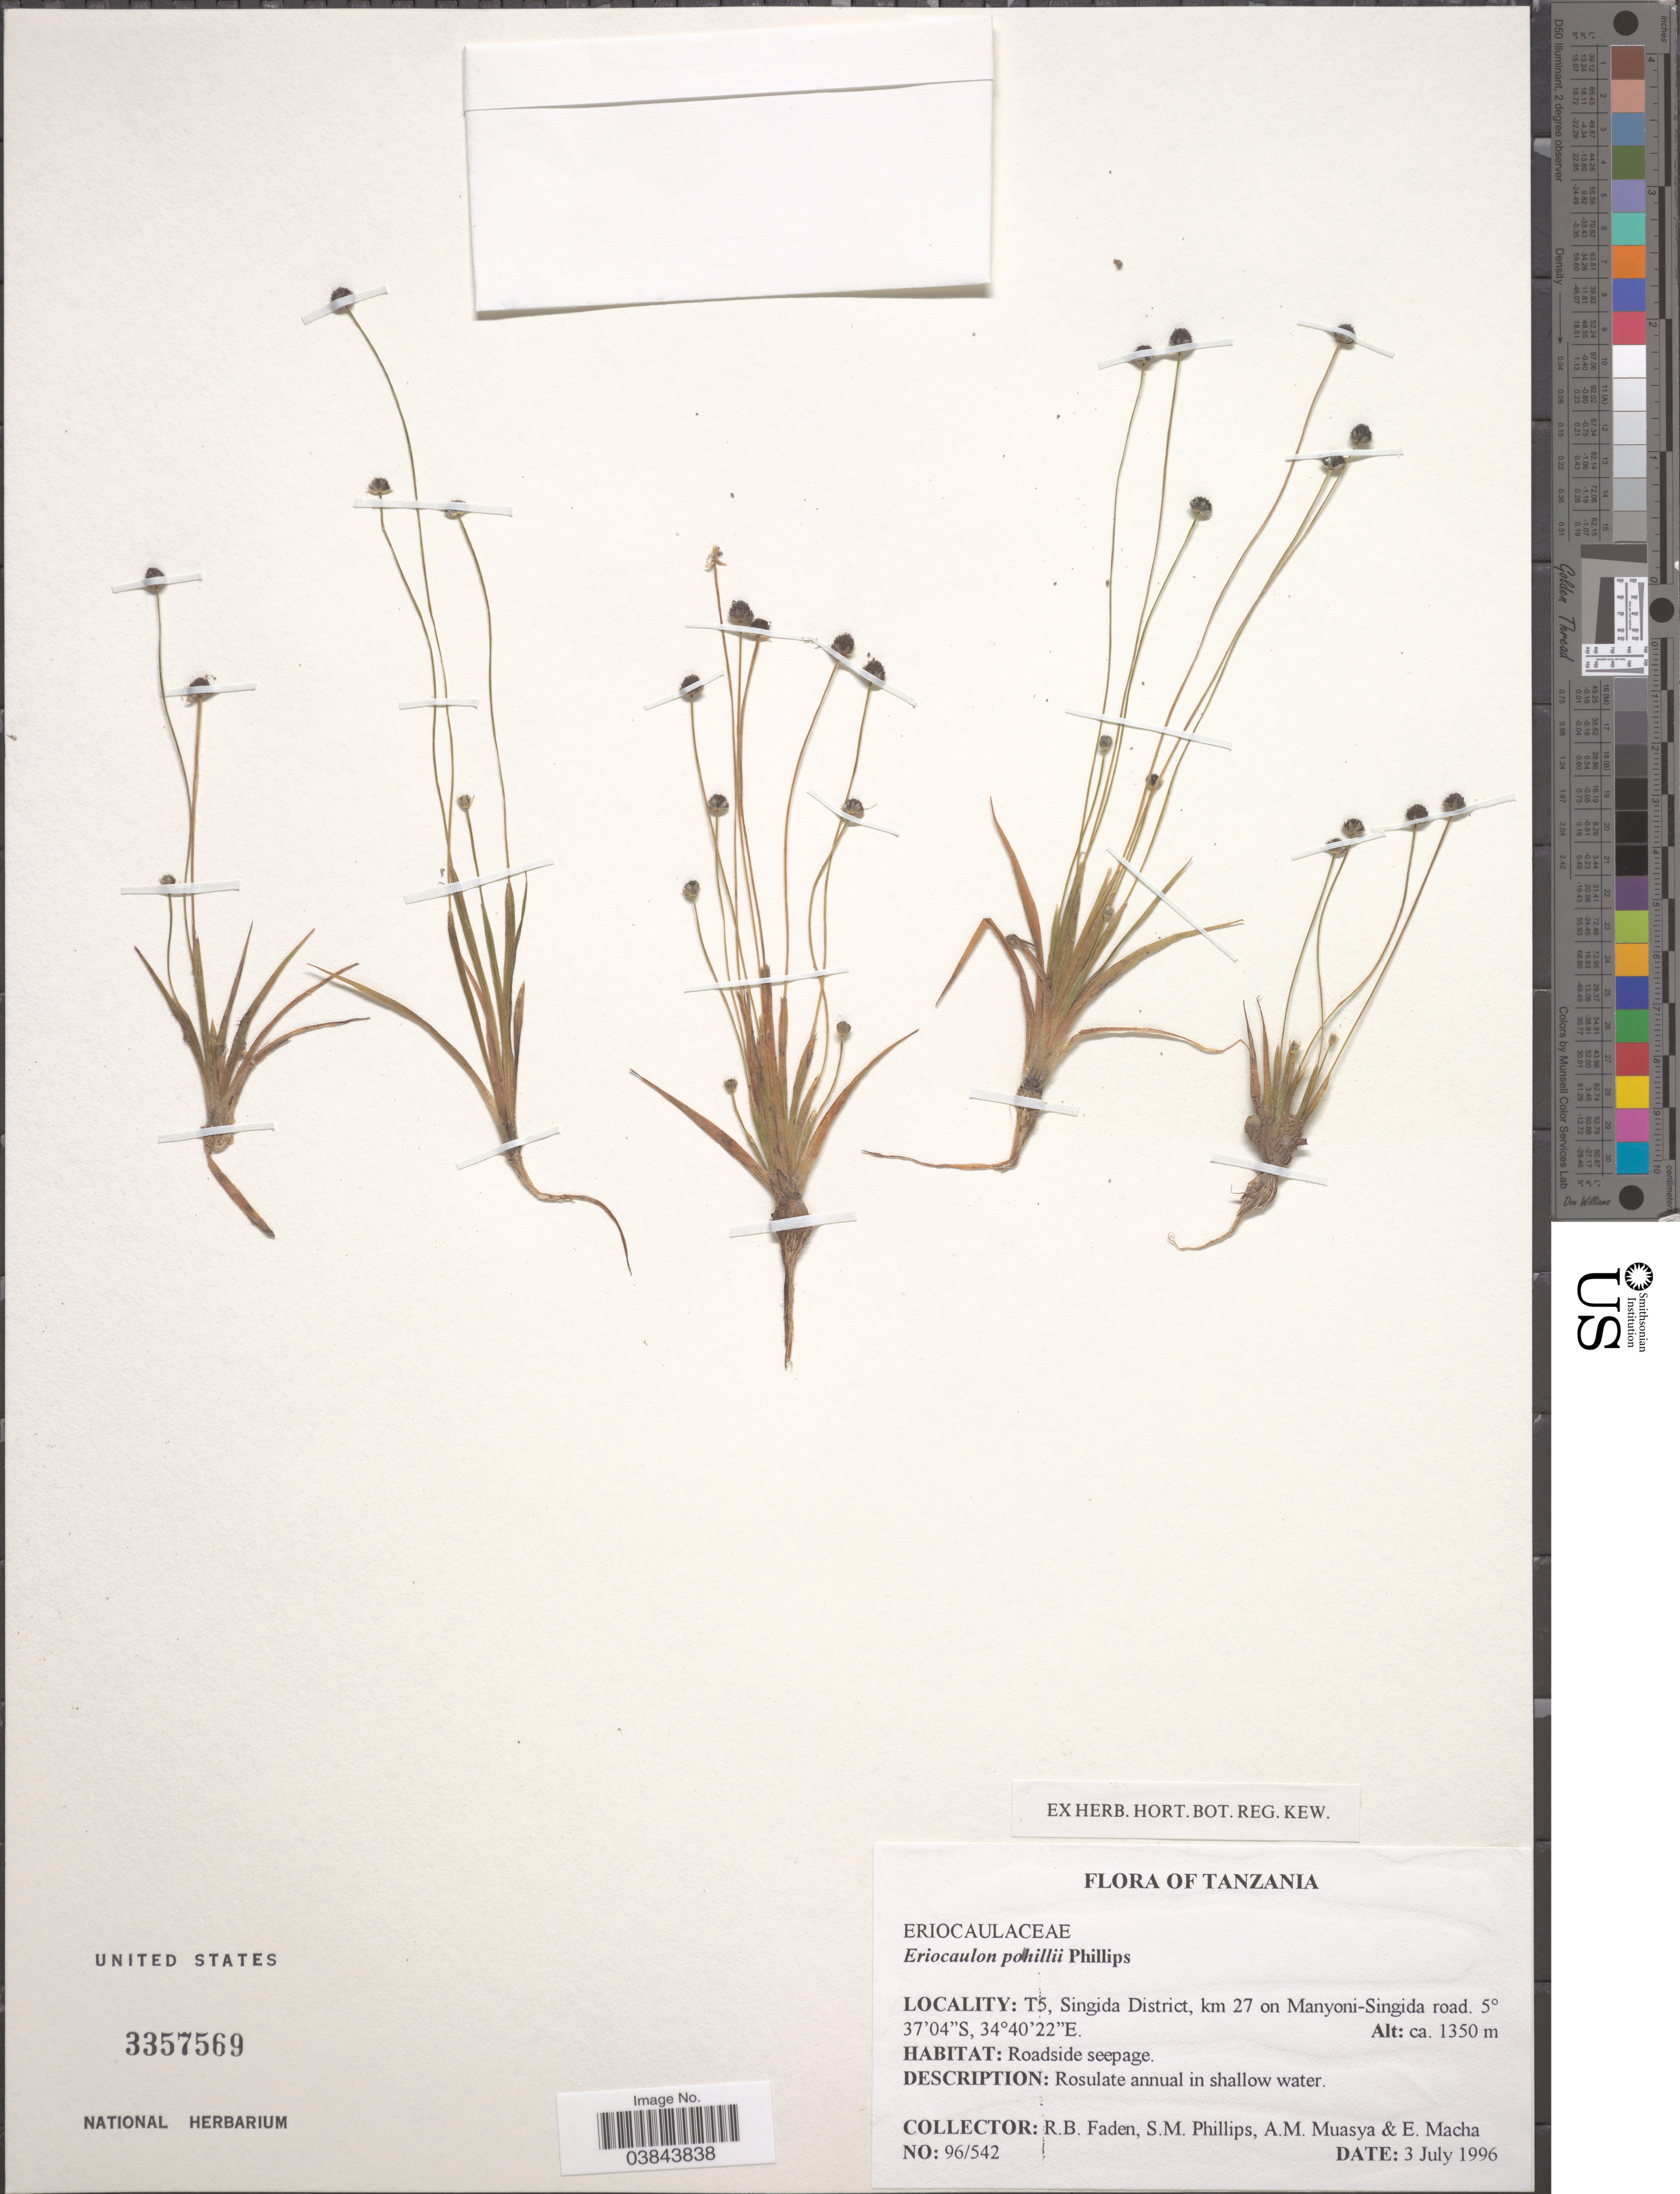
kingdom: Plantae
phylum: Tracheophyta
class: Liliopsida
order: Poales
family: Eriocaulaceae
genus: Eriocaulon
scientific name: Eriocaulon polhillii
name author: S.M. Phillips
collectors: R. B. Faden, S. M. Phillips, A. Muasya & E. Macha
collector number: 96/542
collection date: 1996-07-03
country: Tanzania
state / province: Singida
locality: T5, Singida District, km 27 on Manyoni-Singida road.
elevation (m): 1350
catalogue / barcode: US 335769